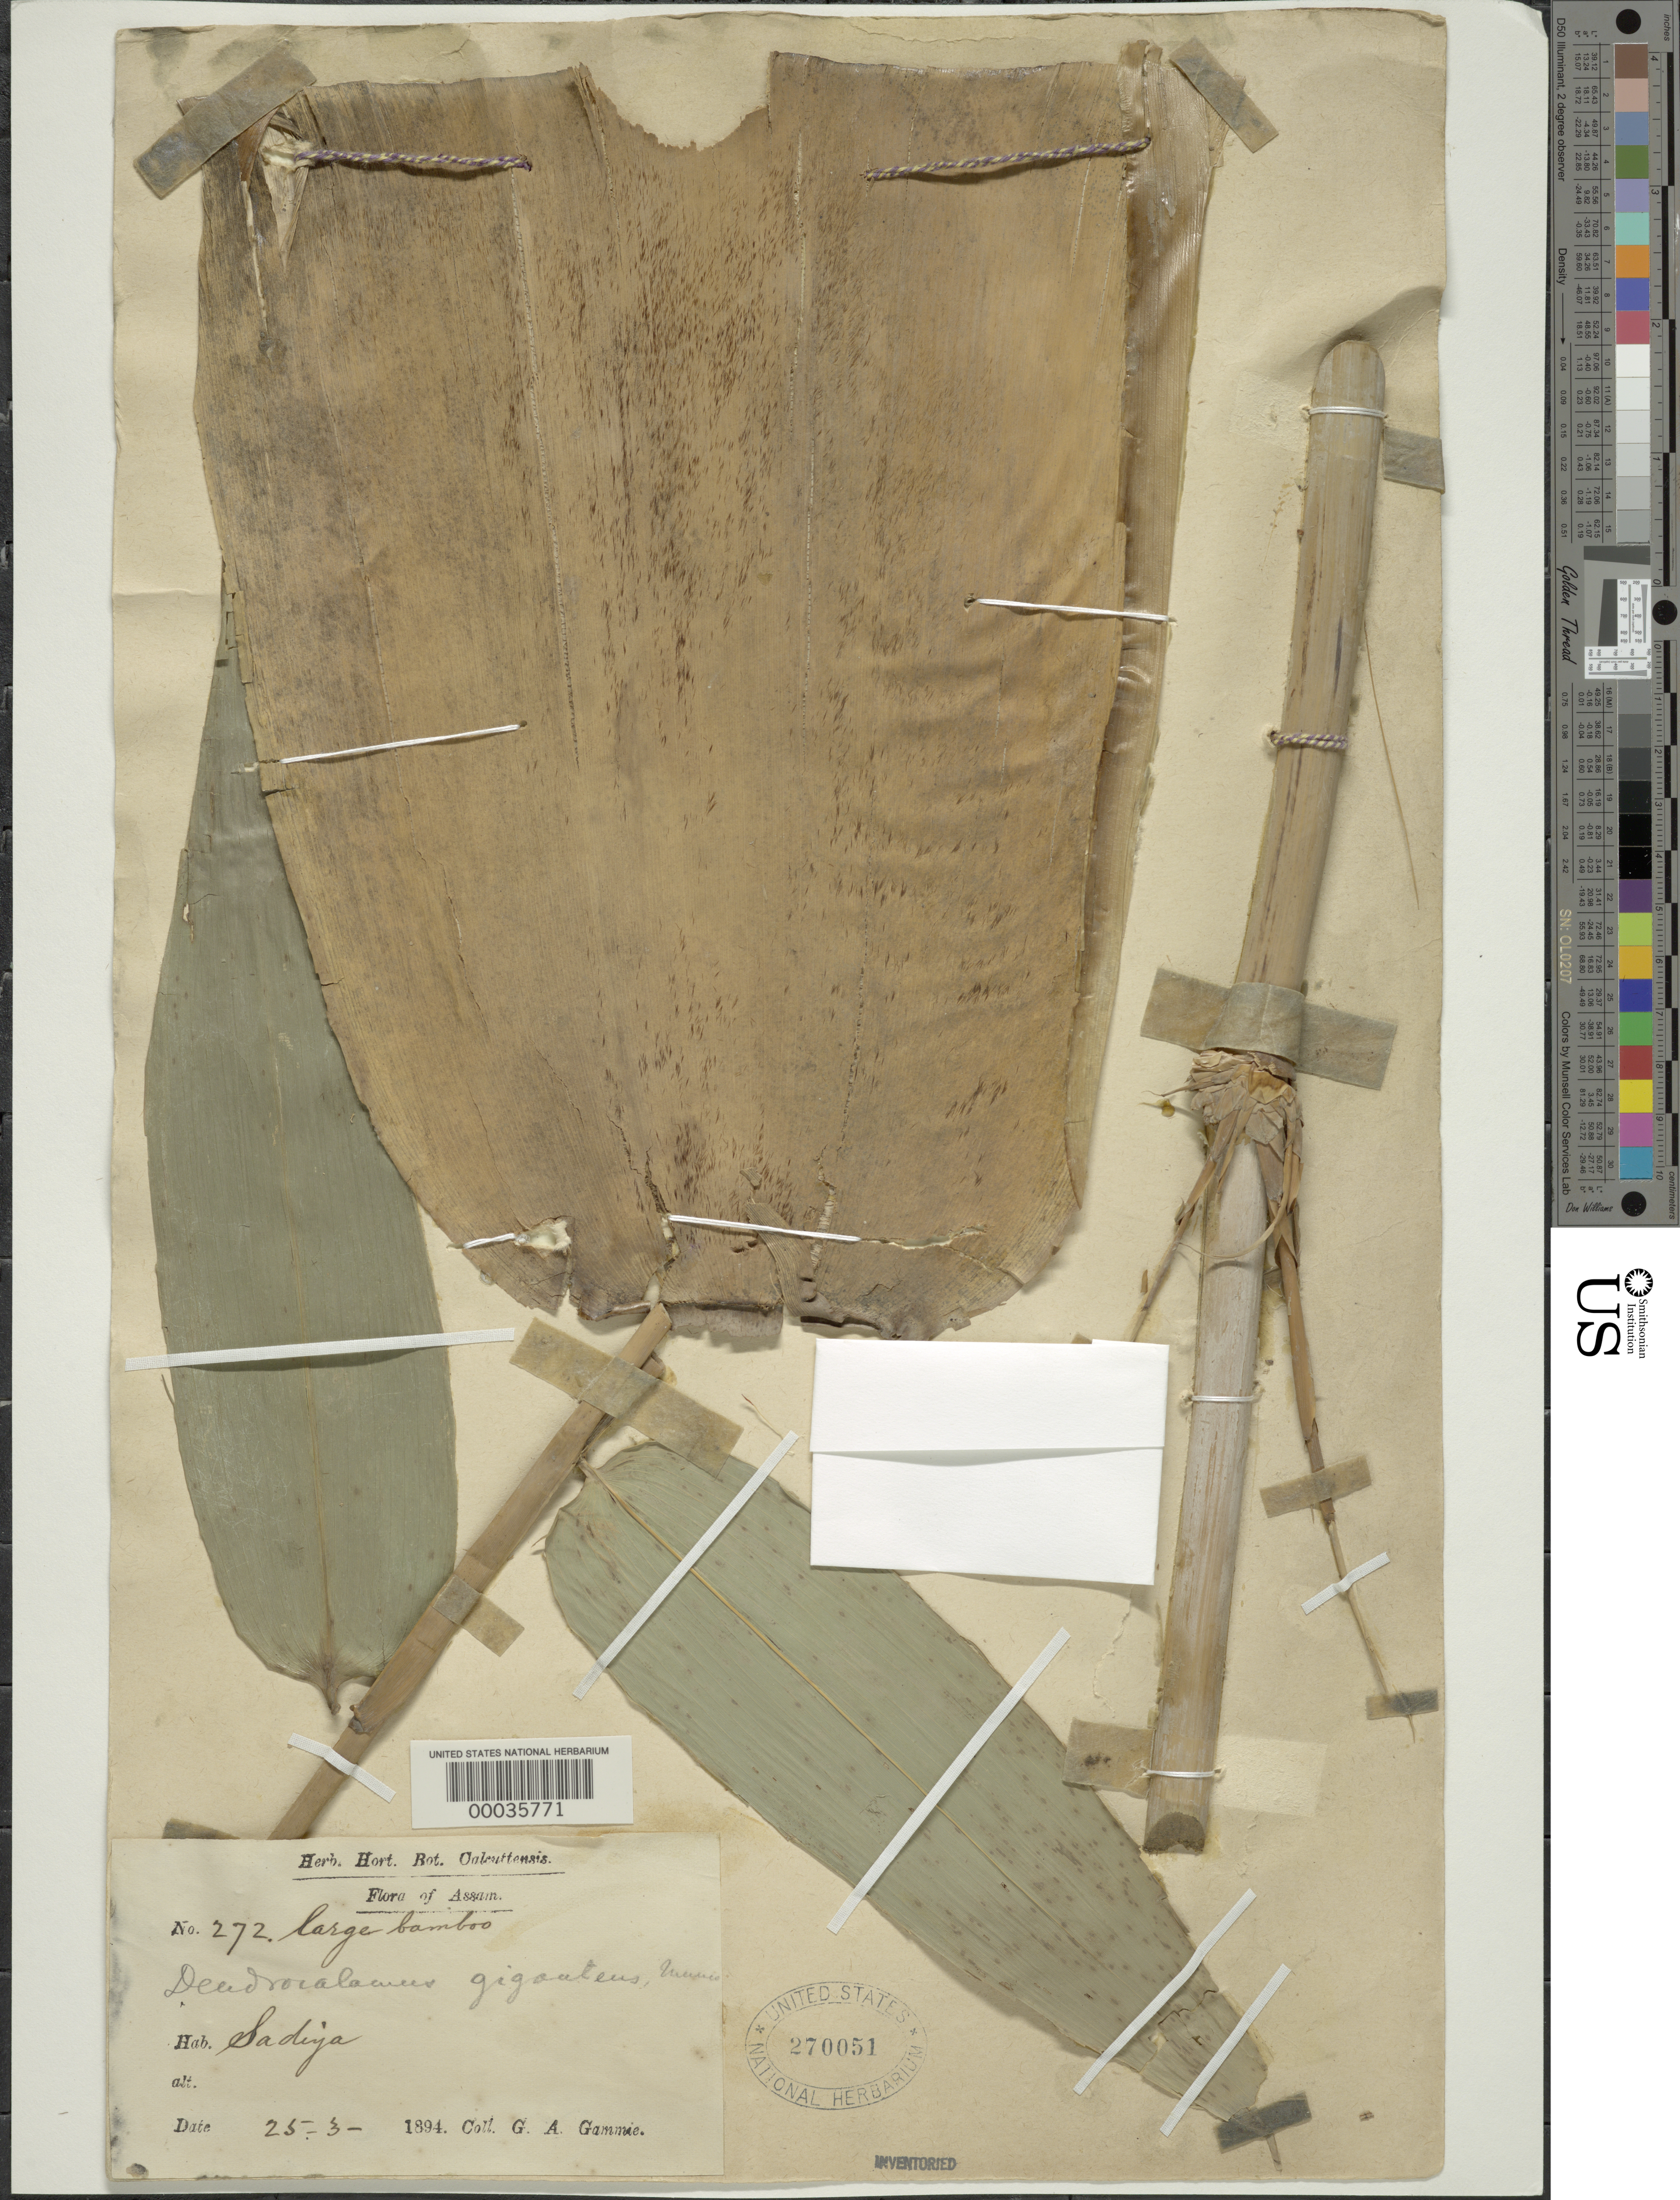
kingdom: Plantae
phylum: Tracheophyta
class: Liliopsida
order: Poales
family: Poaceae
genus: Dendrocalamus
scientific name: Dendrocalamus giganteus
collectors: G. Gammie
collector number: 272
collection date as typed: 25 Mar 1894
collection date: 1894-03-25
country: India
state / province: Assam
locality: Sadiya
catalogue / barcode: US 270051